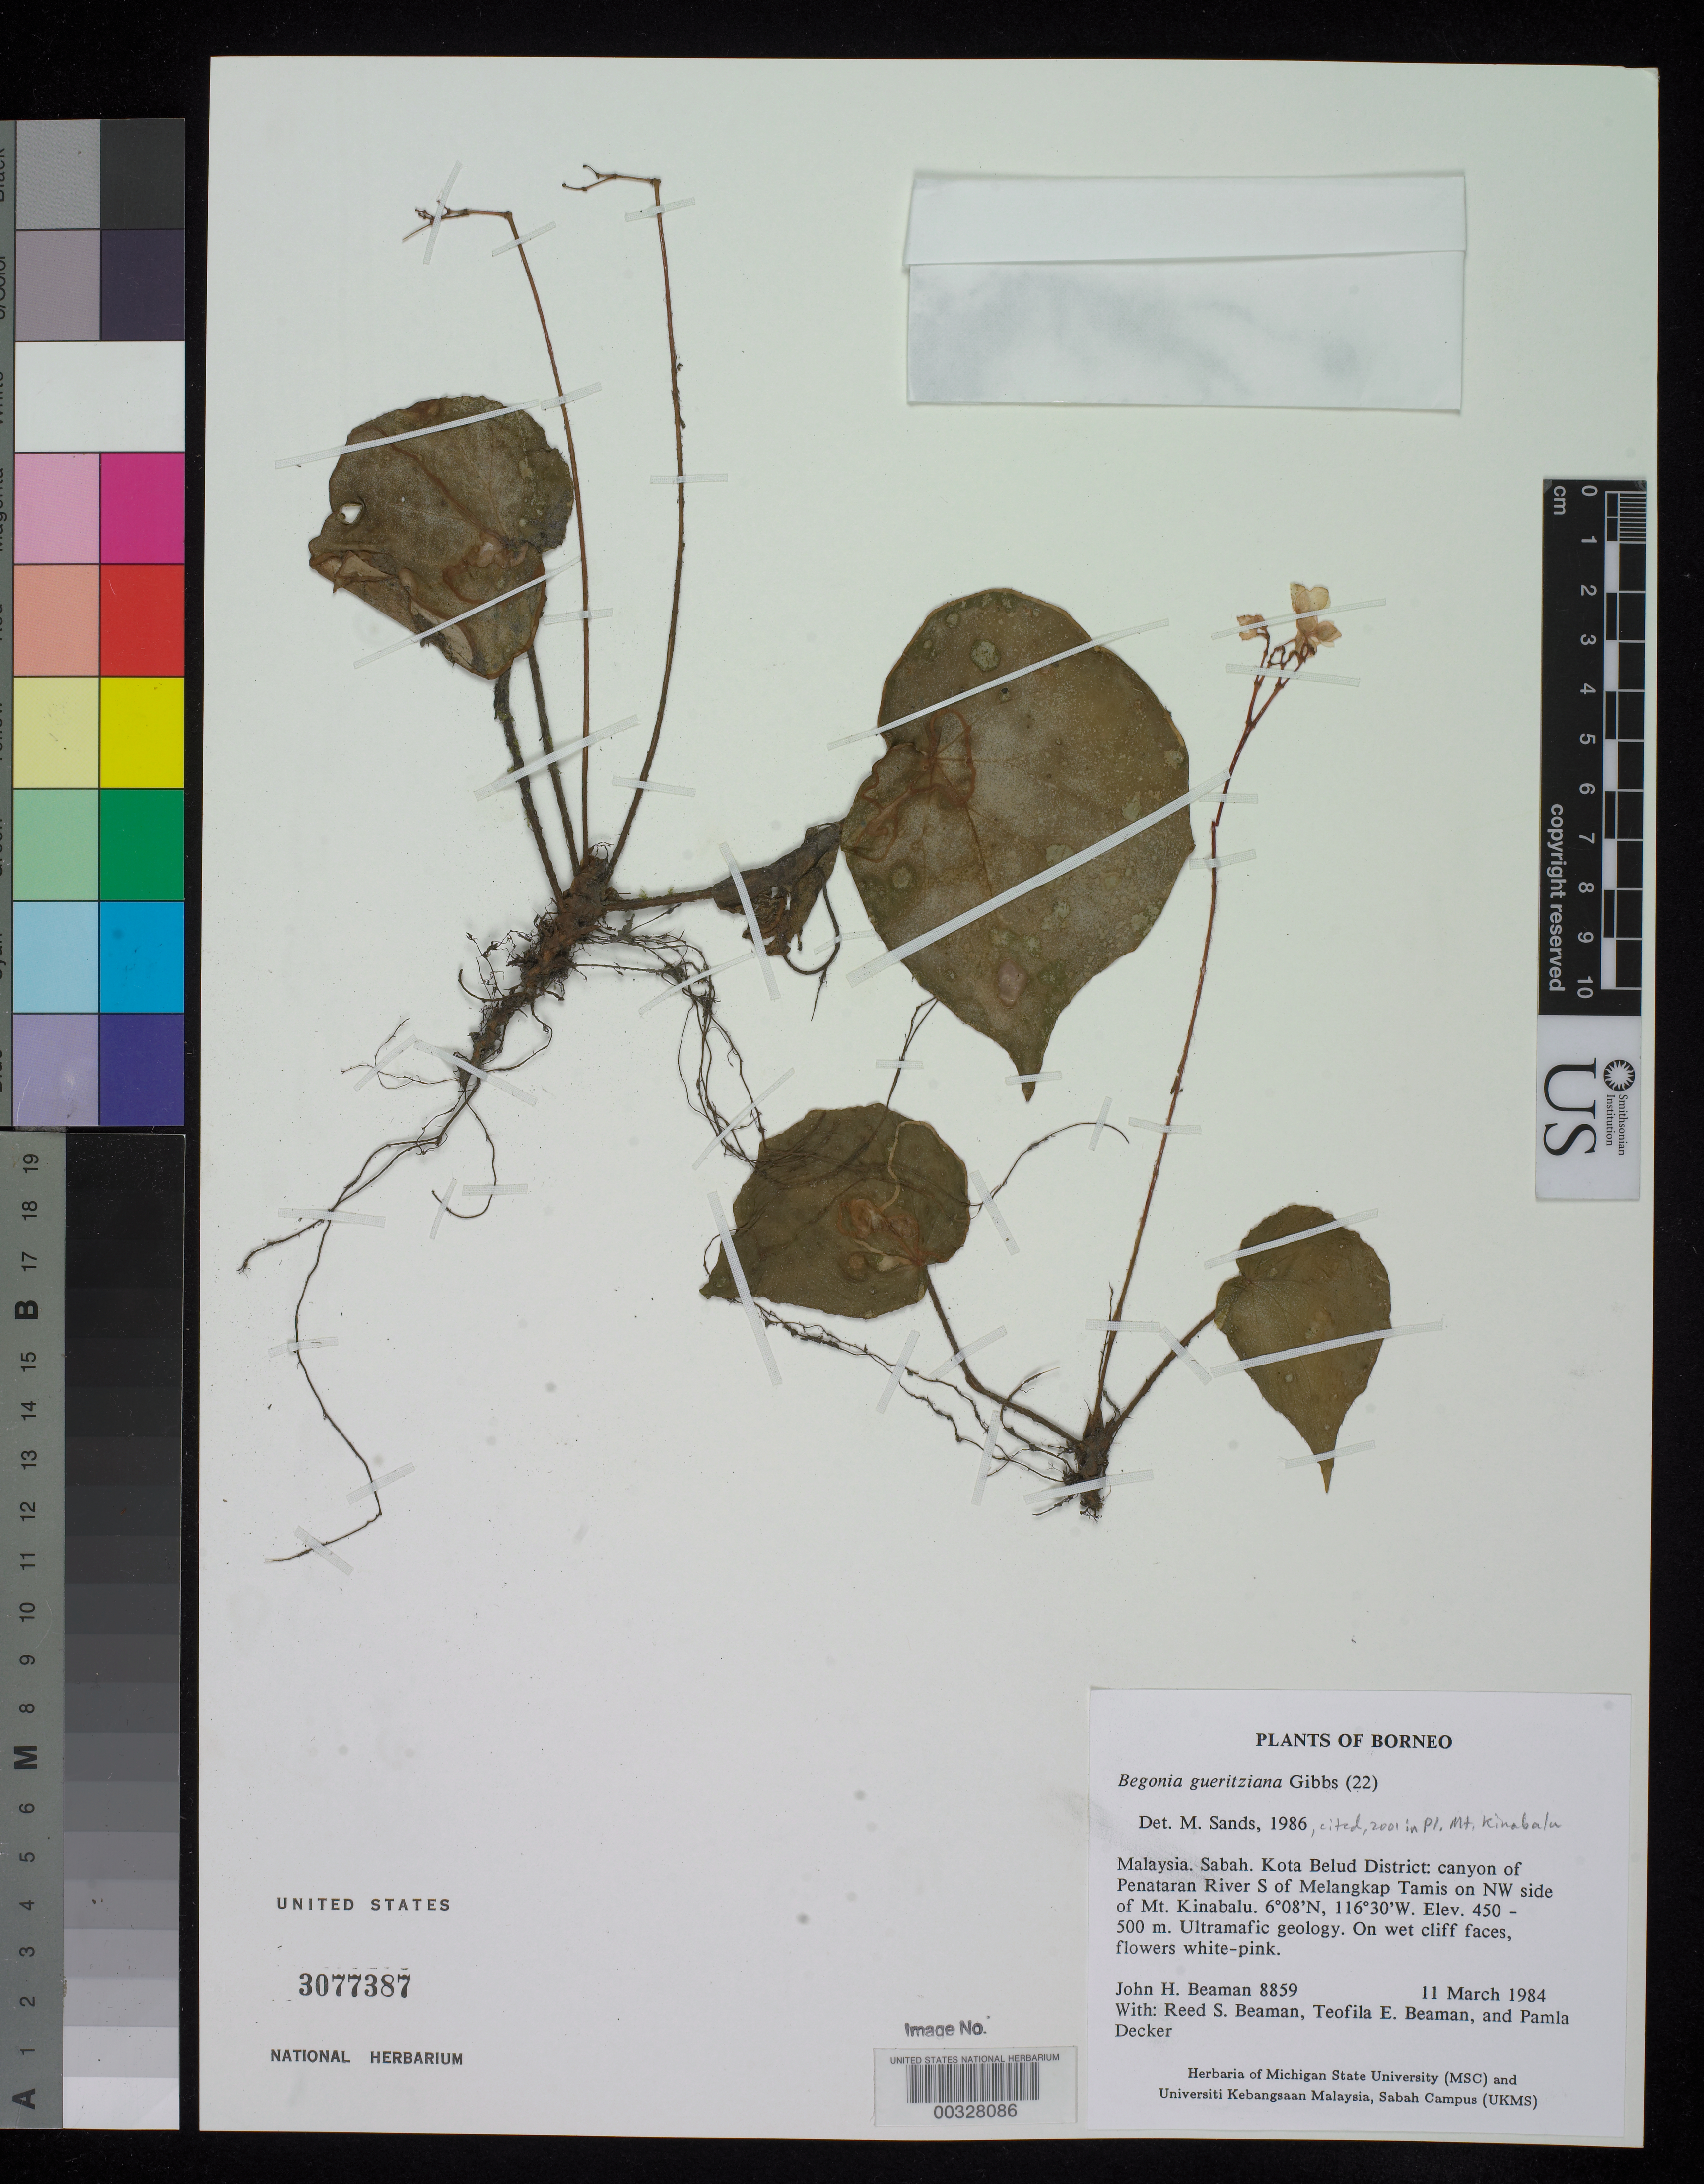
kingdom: Plantae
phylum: Tracheophyta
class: Magnoliopsida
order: Cucurbitales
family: Begoniaceae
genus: Begonia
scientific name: Begonia gueritziana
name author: Gibbs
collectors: J. H. Beaman, R. S. Beaman, T. E. Beaman & P. Decker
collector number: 8859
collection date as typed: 11 Mar 1984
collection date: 1984-03-11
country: Malaysia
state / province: Sabah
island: Borneo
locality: Kota belud district, canyon of penataran river s of melangkap tamis on nw side of mt. kinabalu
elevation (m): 450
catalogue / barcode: US 3077387